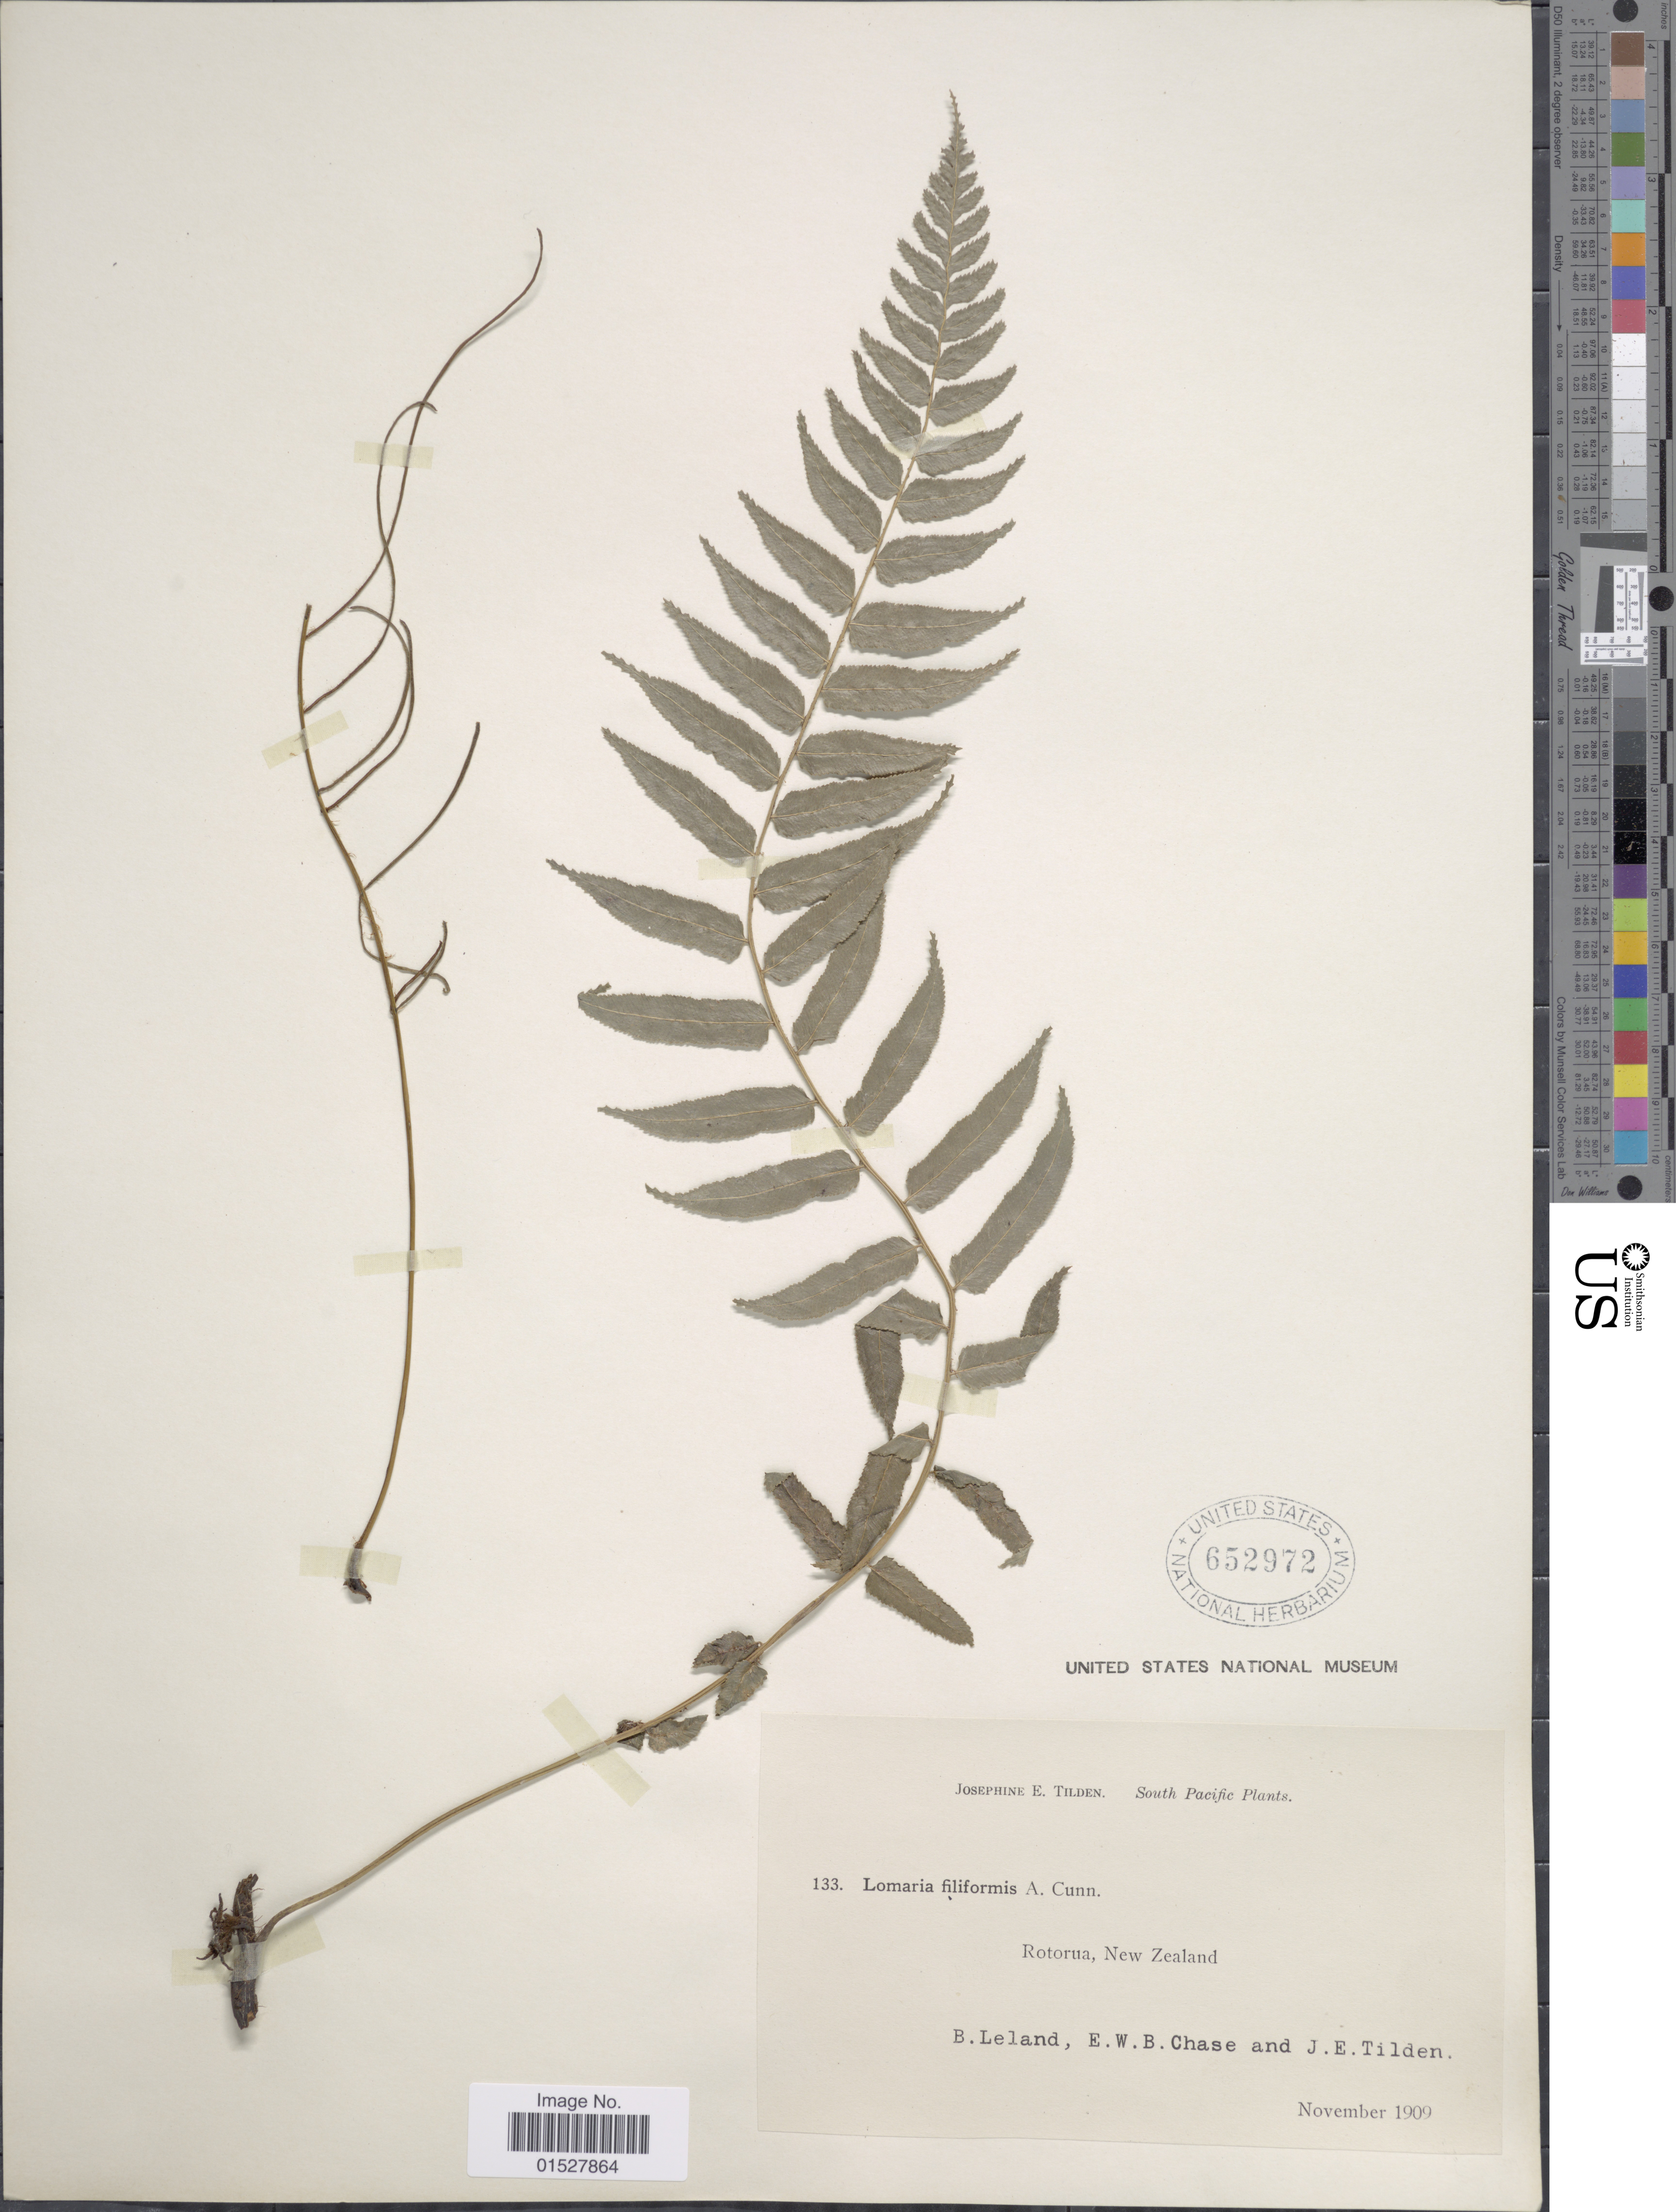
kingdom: Plantae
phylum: Tracheophyta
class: Polypodiopsida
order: Polypodiales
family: Blechnaceae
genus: Blechnum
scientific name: Blechnum filiforme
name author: (A. Cunn.) Ettingsh.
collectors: B. Leland, E. W. Chase & J. E. Tilden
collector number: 133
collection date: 1909-11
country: New Zealand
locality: Rotorua, South Pacific.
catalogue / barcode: US 652972